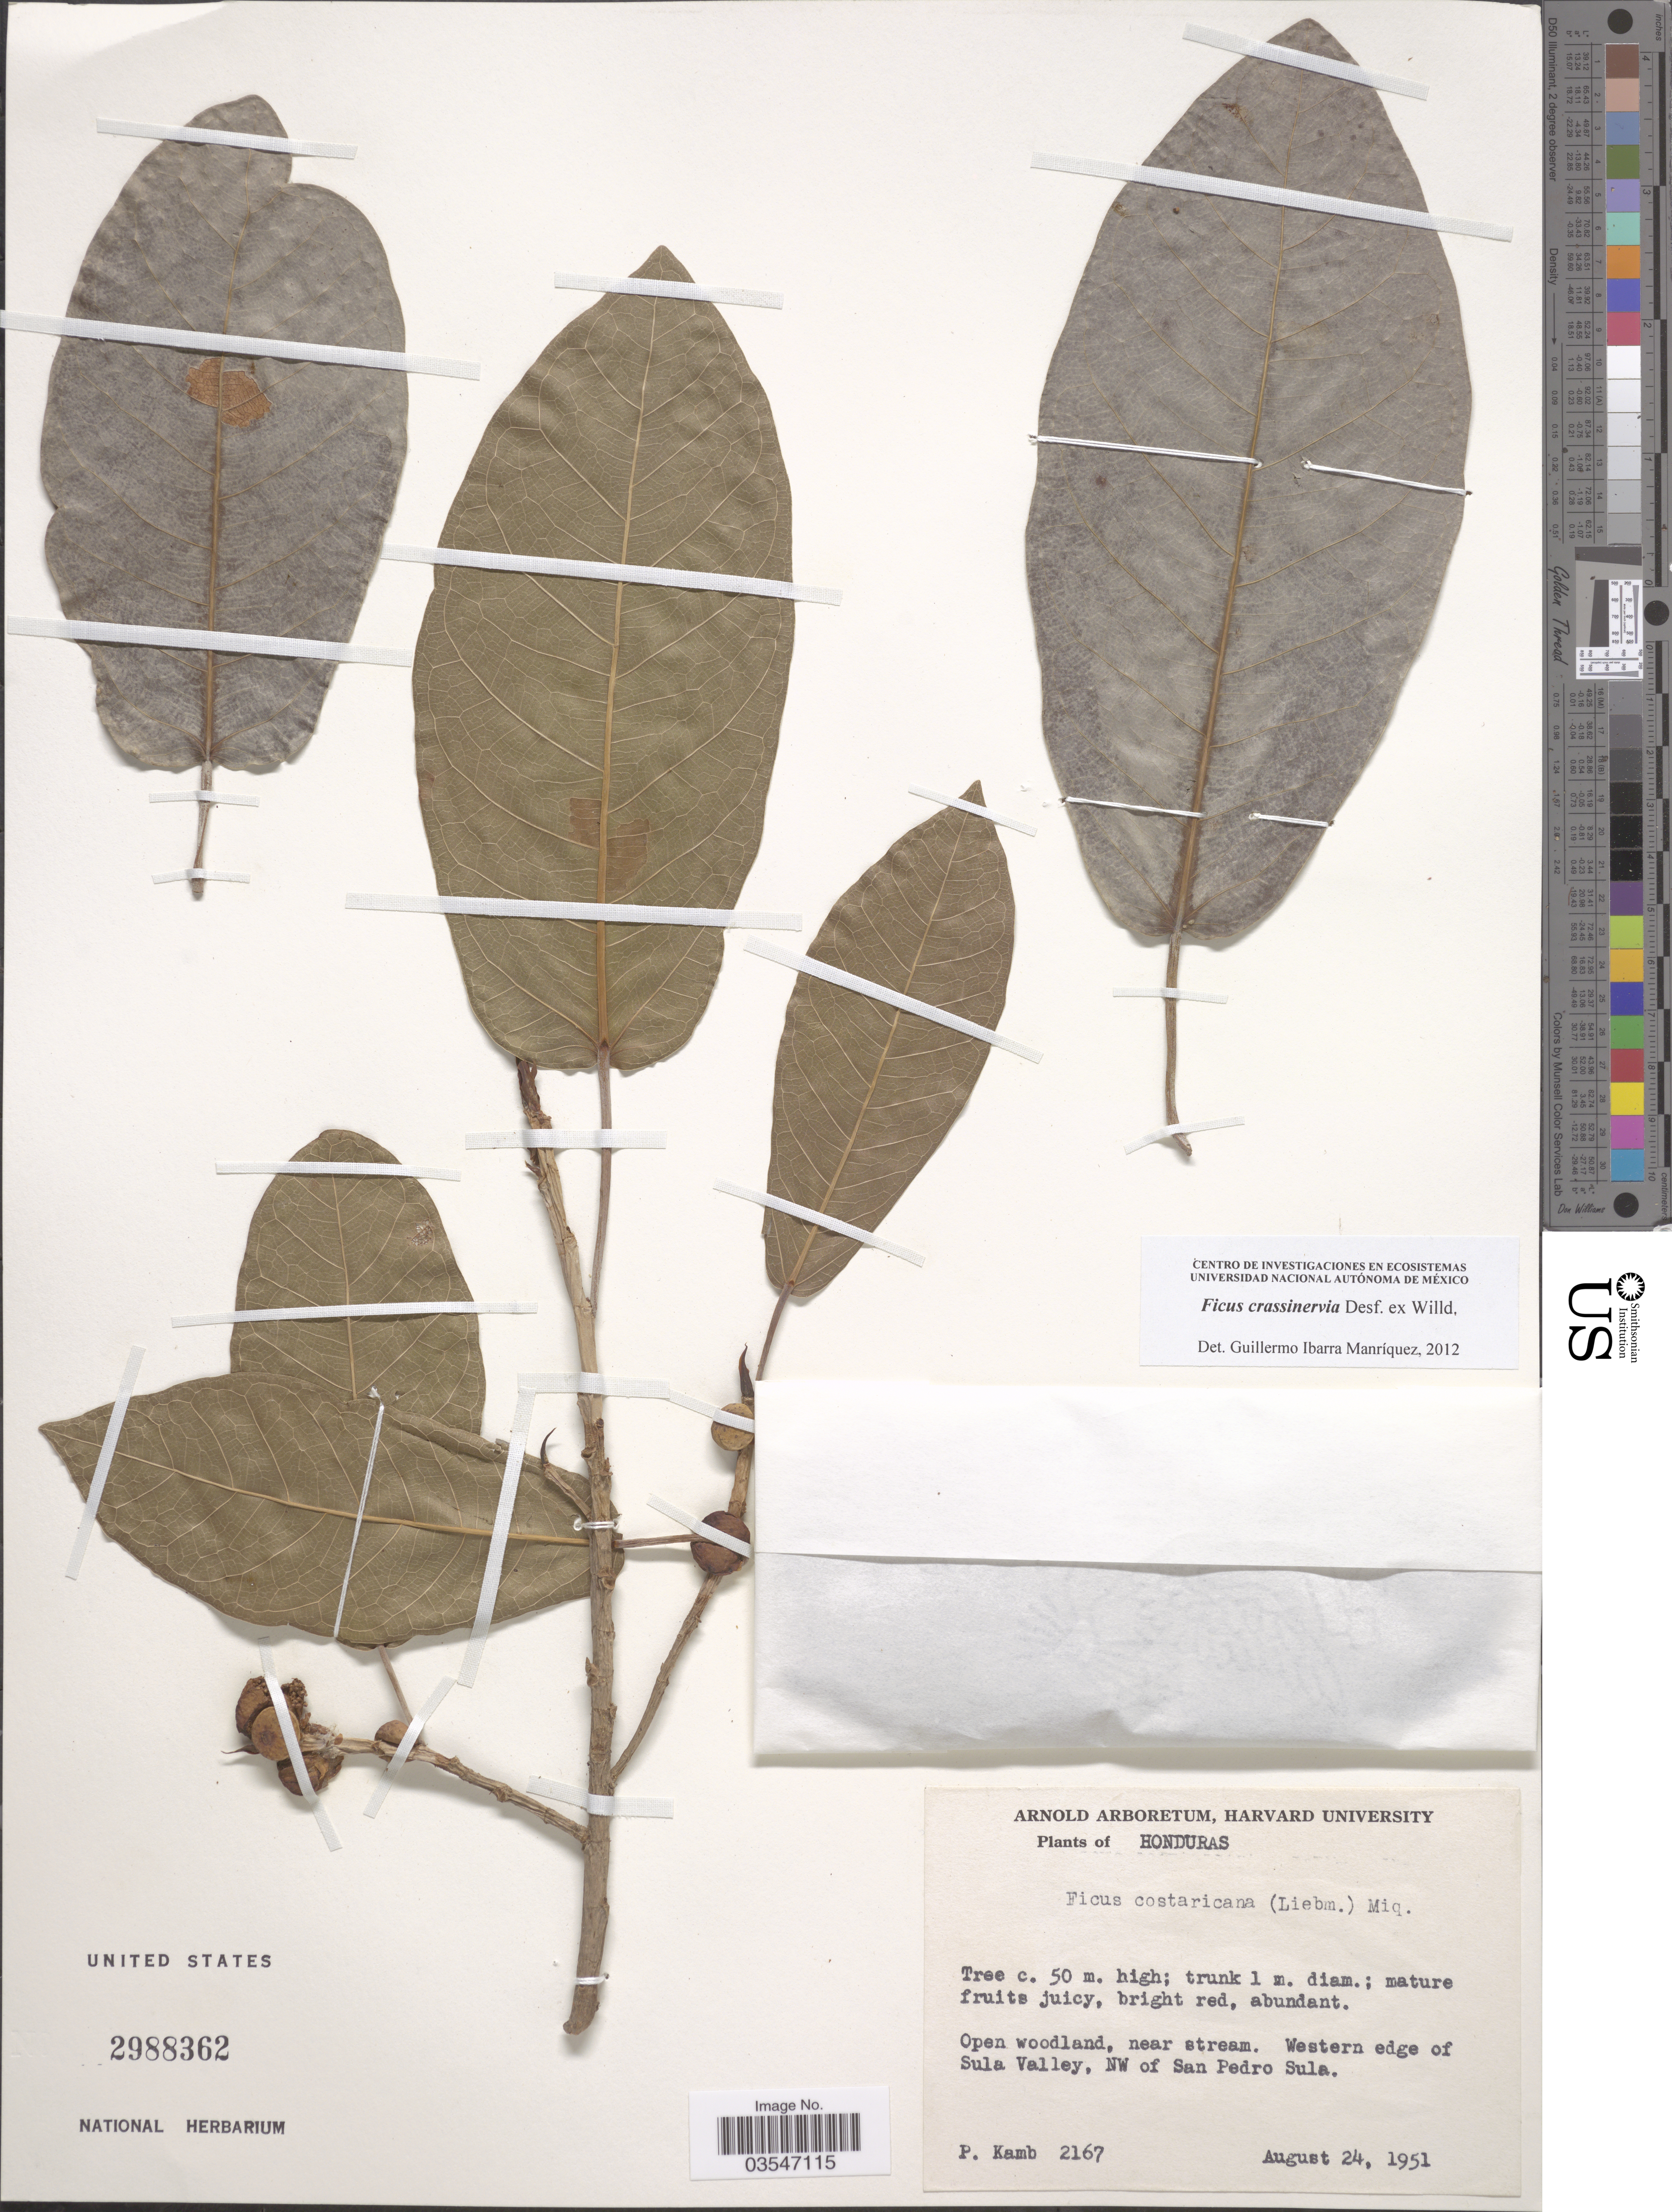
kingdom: Plantae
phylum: Tracheophyta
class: Magnoliopsida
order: Rosales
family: Moraceae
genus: Ficus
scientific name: Ficus crassinervia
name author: Desf. ex Willd.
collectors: P. Kamb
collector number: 2167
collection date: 1951-08-24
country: Honduras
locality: Open woodland, near stream. Western edge of Sula Valley, NW of San Pedro Sula.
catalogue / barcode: US 2988362